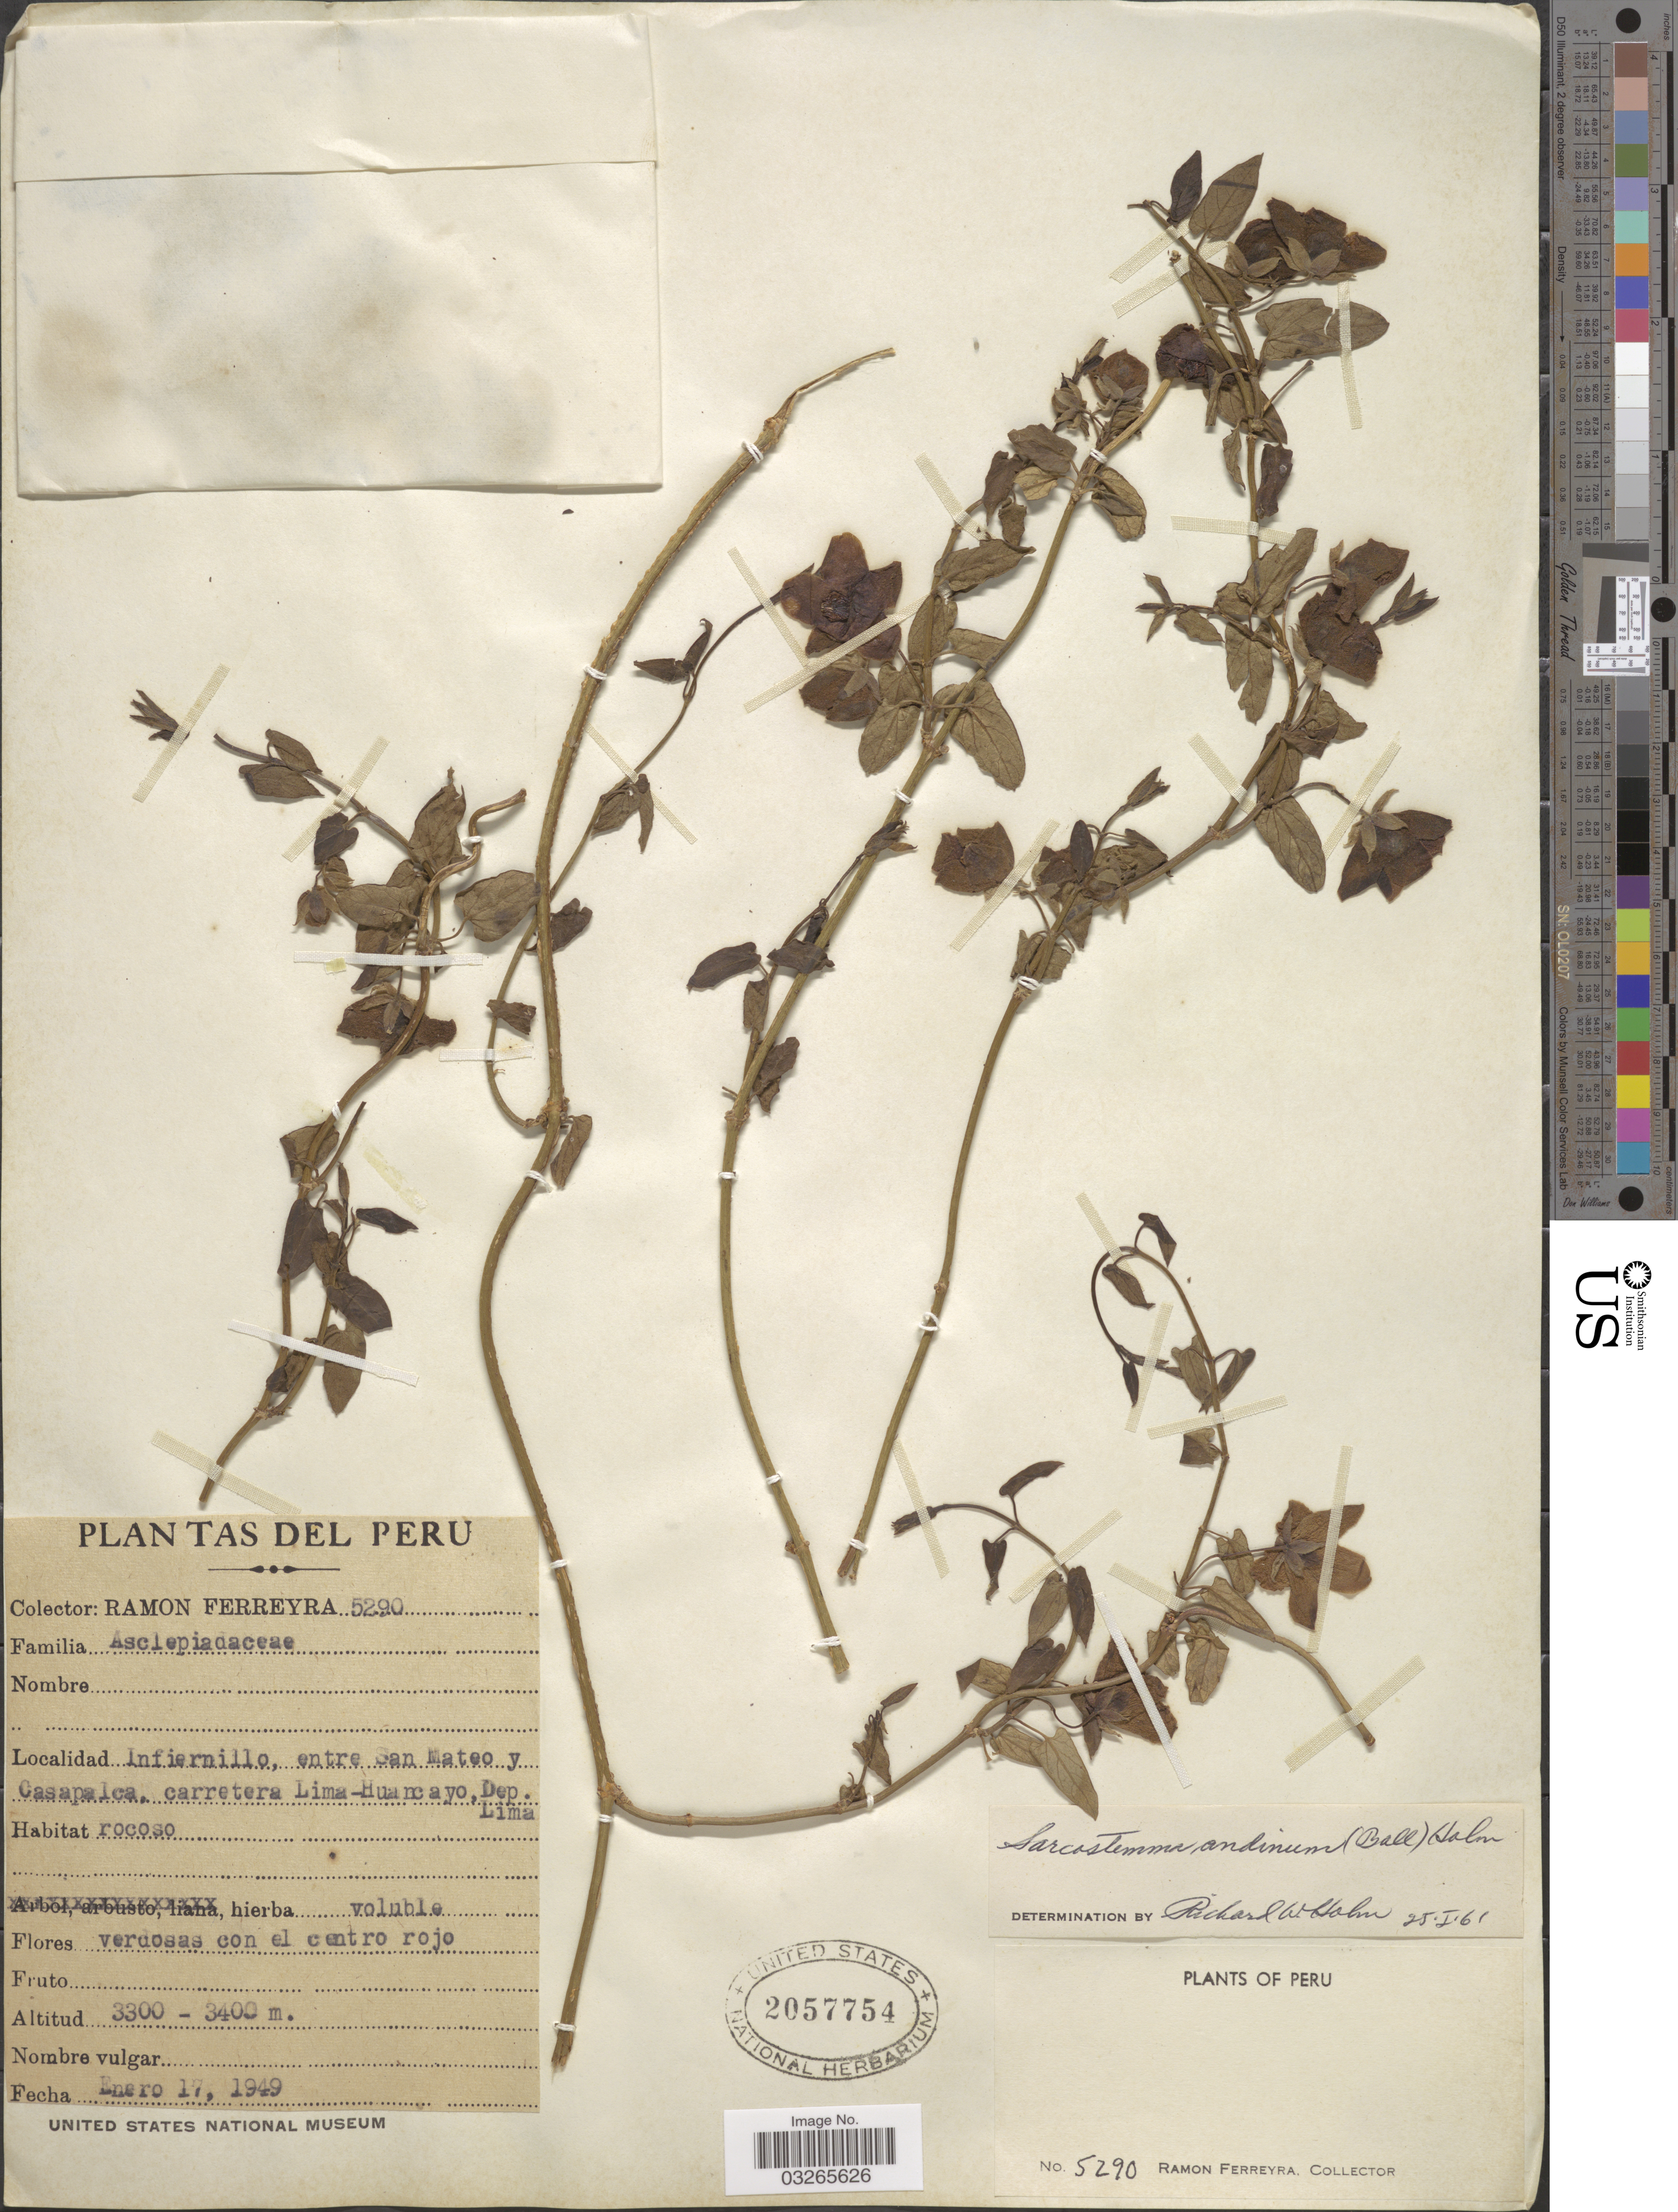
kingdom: Plantae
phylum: Tracheophyta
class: Magnoliopsida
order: Gentianales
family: Apocynaceae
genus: Sarcostemma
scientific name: Sarcostemma andinum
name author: (Ball) R.W. Holm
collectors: R. A. Ferreyra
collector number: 5290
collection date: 1949-01-17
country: Peru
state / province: Lima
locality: Infiernillo, entre San Mateo y Casapalca, carretera Lima-Huancayo, Dep. Lima.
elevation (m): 3300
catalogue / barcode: US 2057754